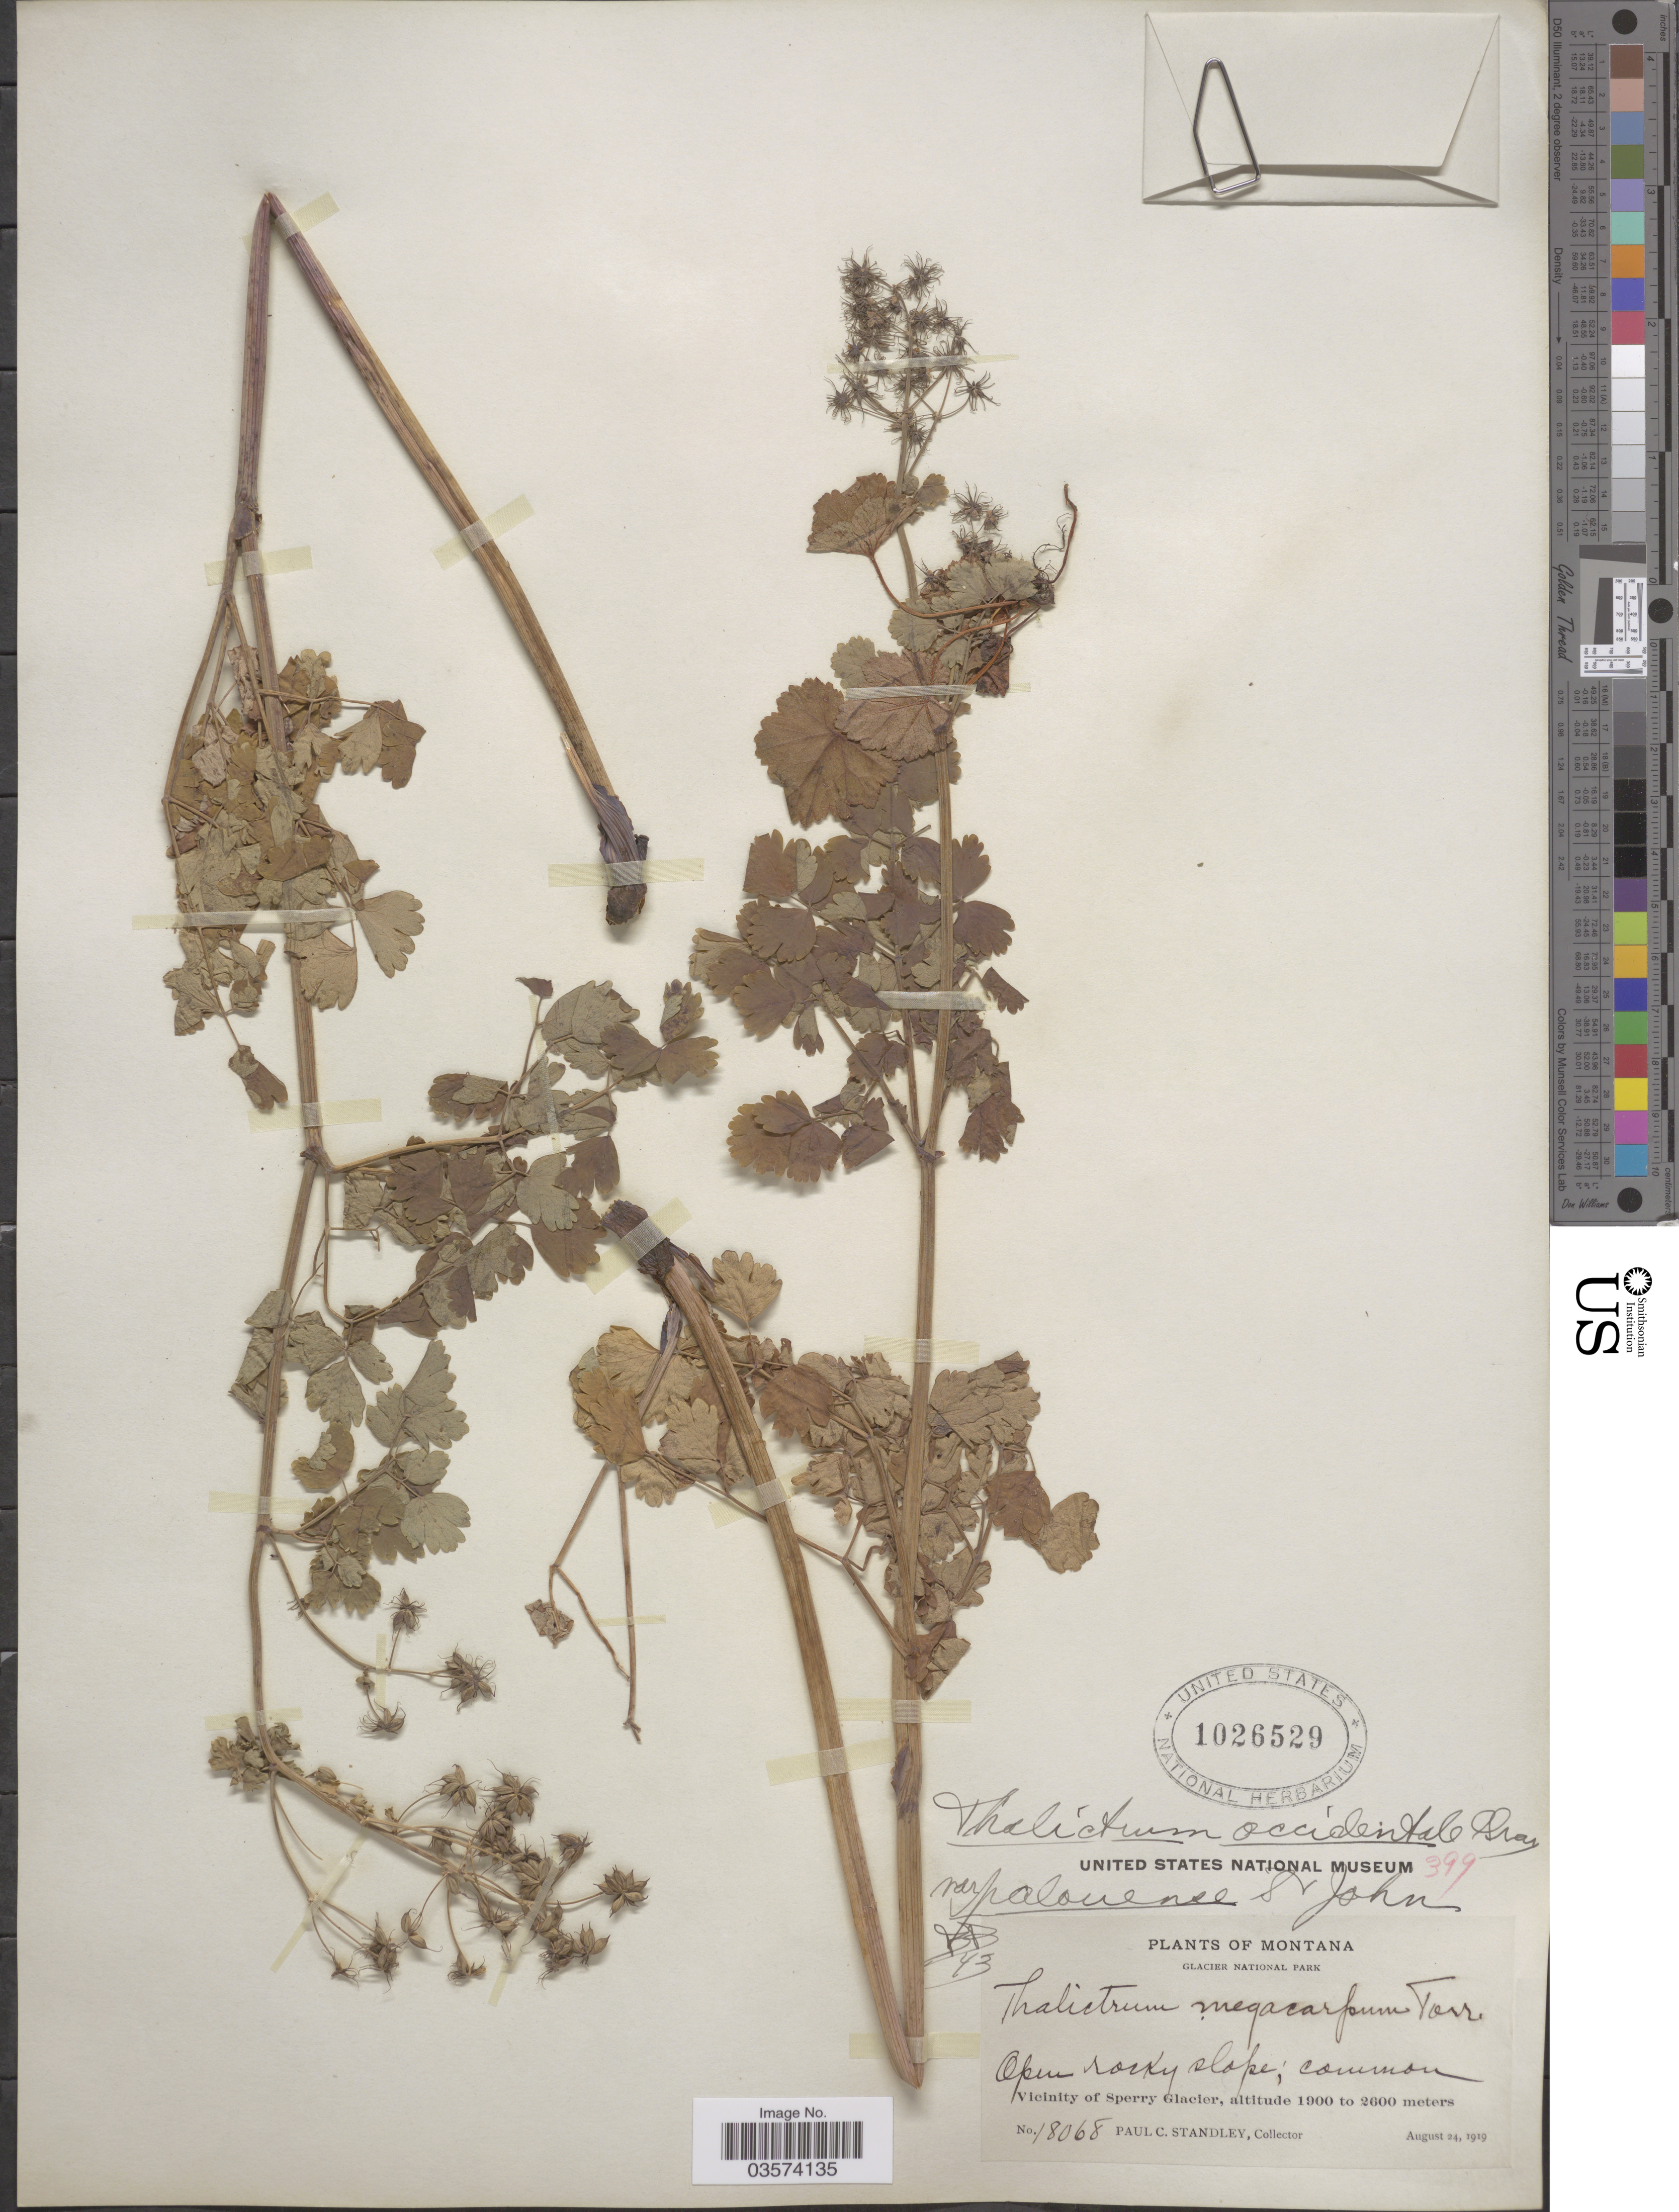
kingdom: Plantae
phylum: Tracheophyta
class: Magnoliopsida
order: Ranunculales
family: Ranunculaceae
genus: Thalictrum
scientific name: Thalictrum occidentale var. palousense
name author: H. St. John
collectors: P. C. Standley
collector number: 18068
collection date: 1919-08-24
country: United States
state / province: Montana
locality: Glacier National Park. Vicinity of Sperry Glacier.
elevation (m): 1900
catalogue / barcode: US 1026529